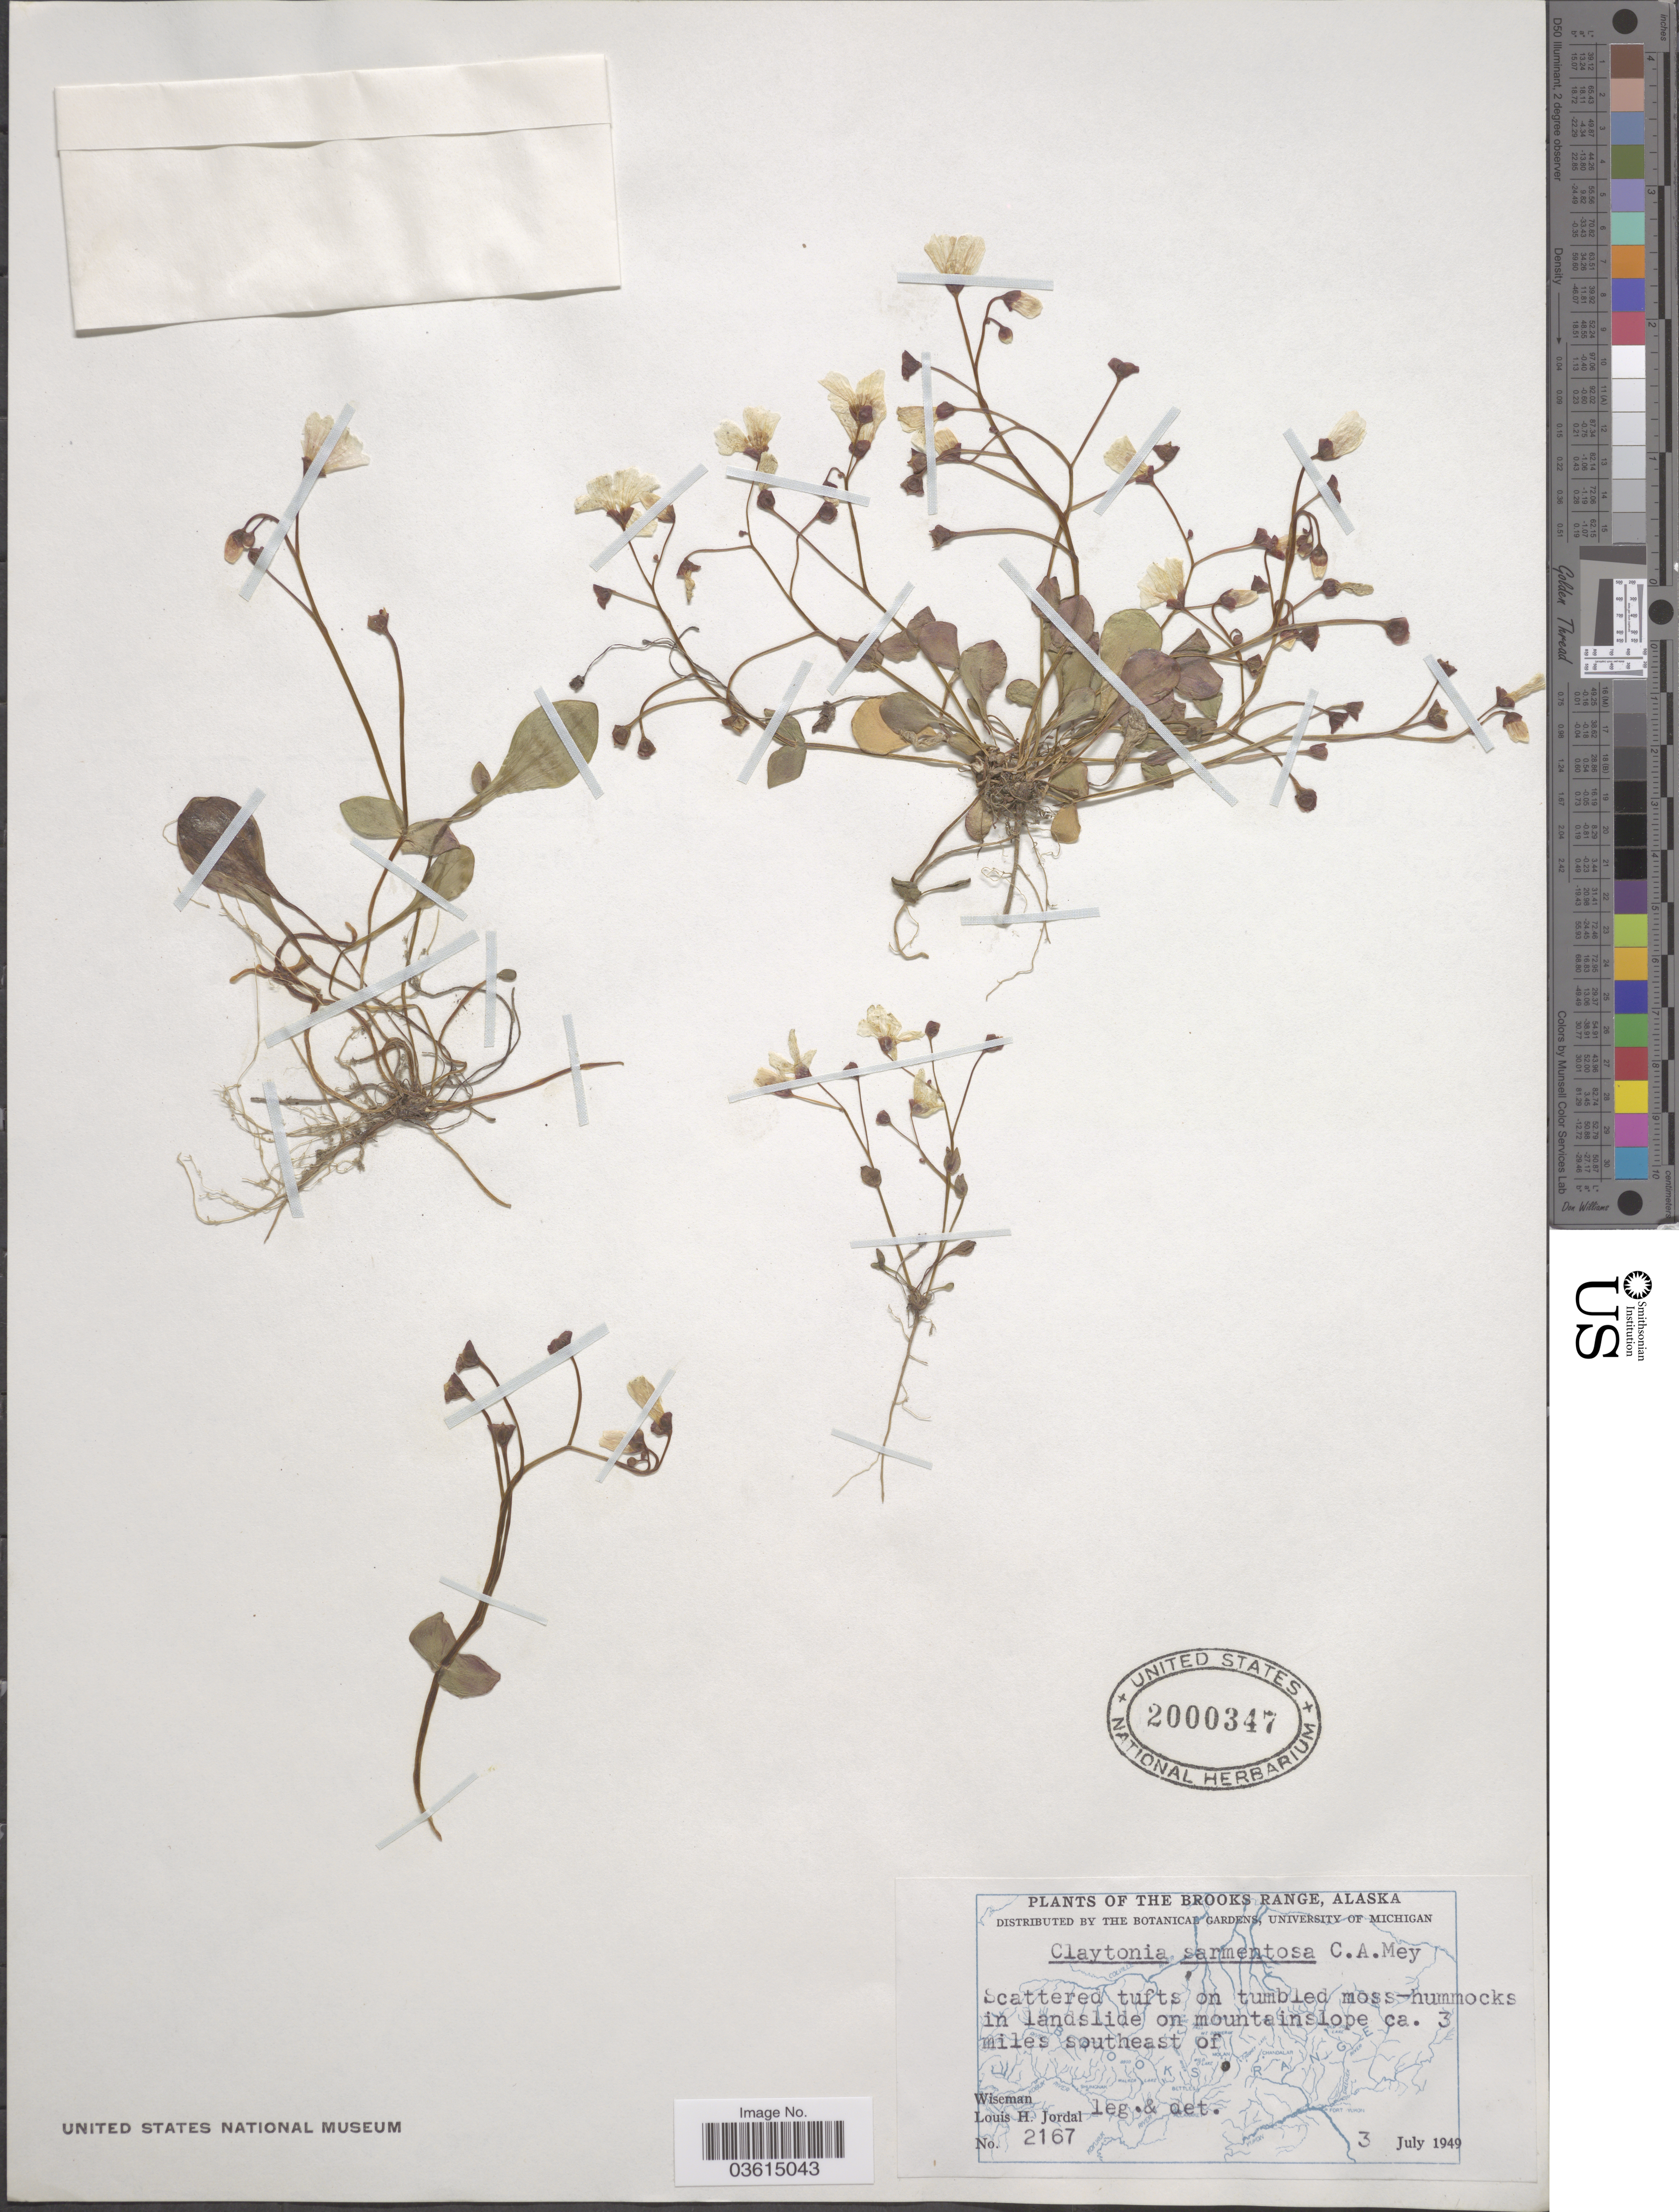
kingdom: Plantae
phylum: Tracheophyta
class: Magnoliopsida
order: Caryophyllales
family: Montiaceae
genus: Claytonia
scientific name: Claytonia sarmentosa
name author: C.A. Mey.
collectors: L. Jordal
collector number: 2167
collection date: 1949-07-03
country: United States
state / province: Alaska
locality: The Brooks Range. Ca. 3 miles southeast of Wiseman.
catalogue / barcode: US 2000347